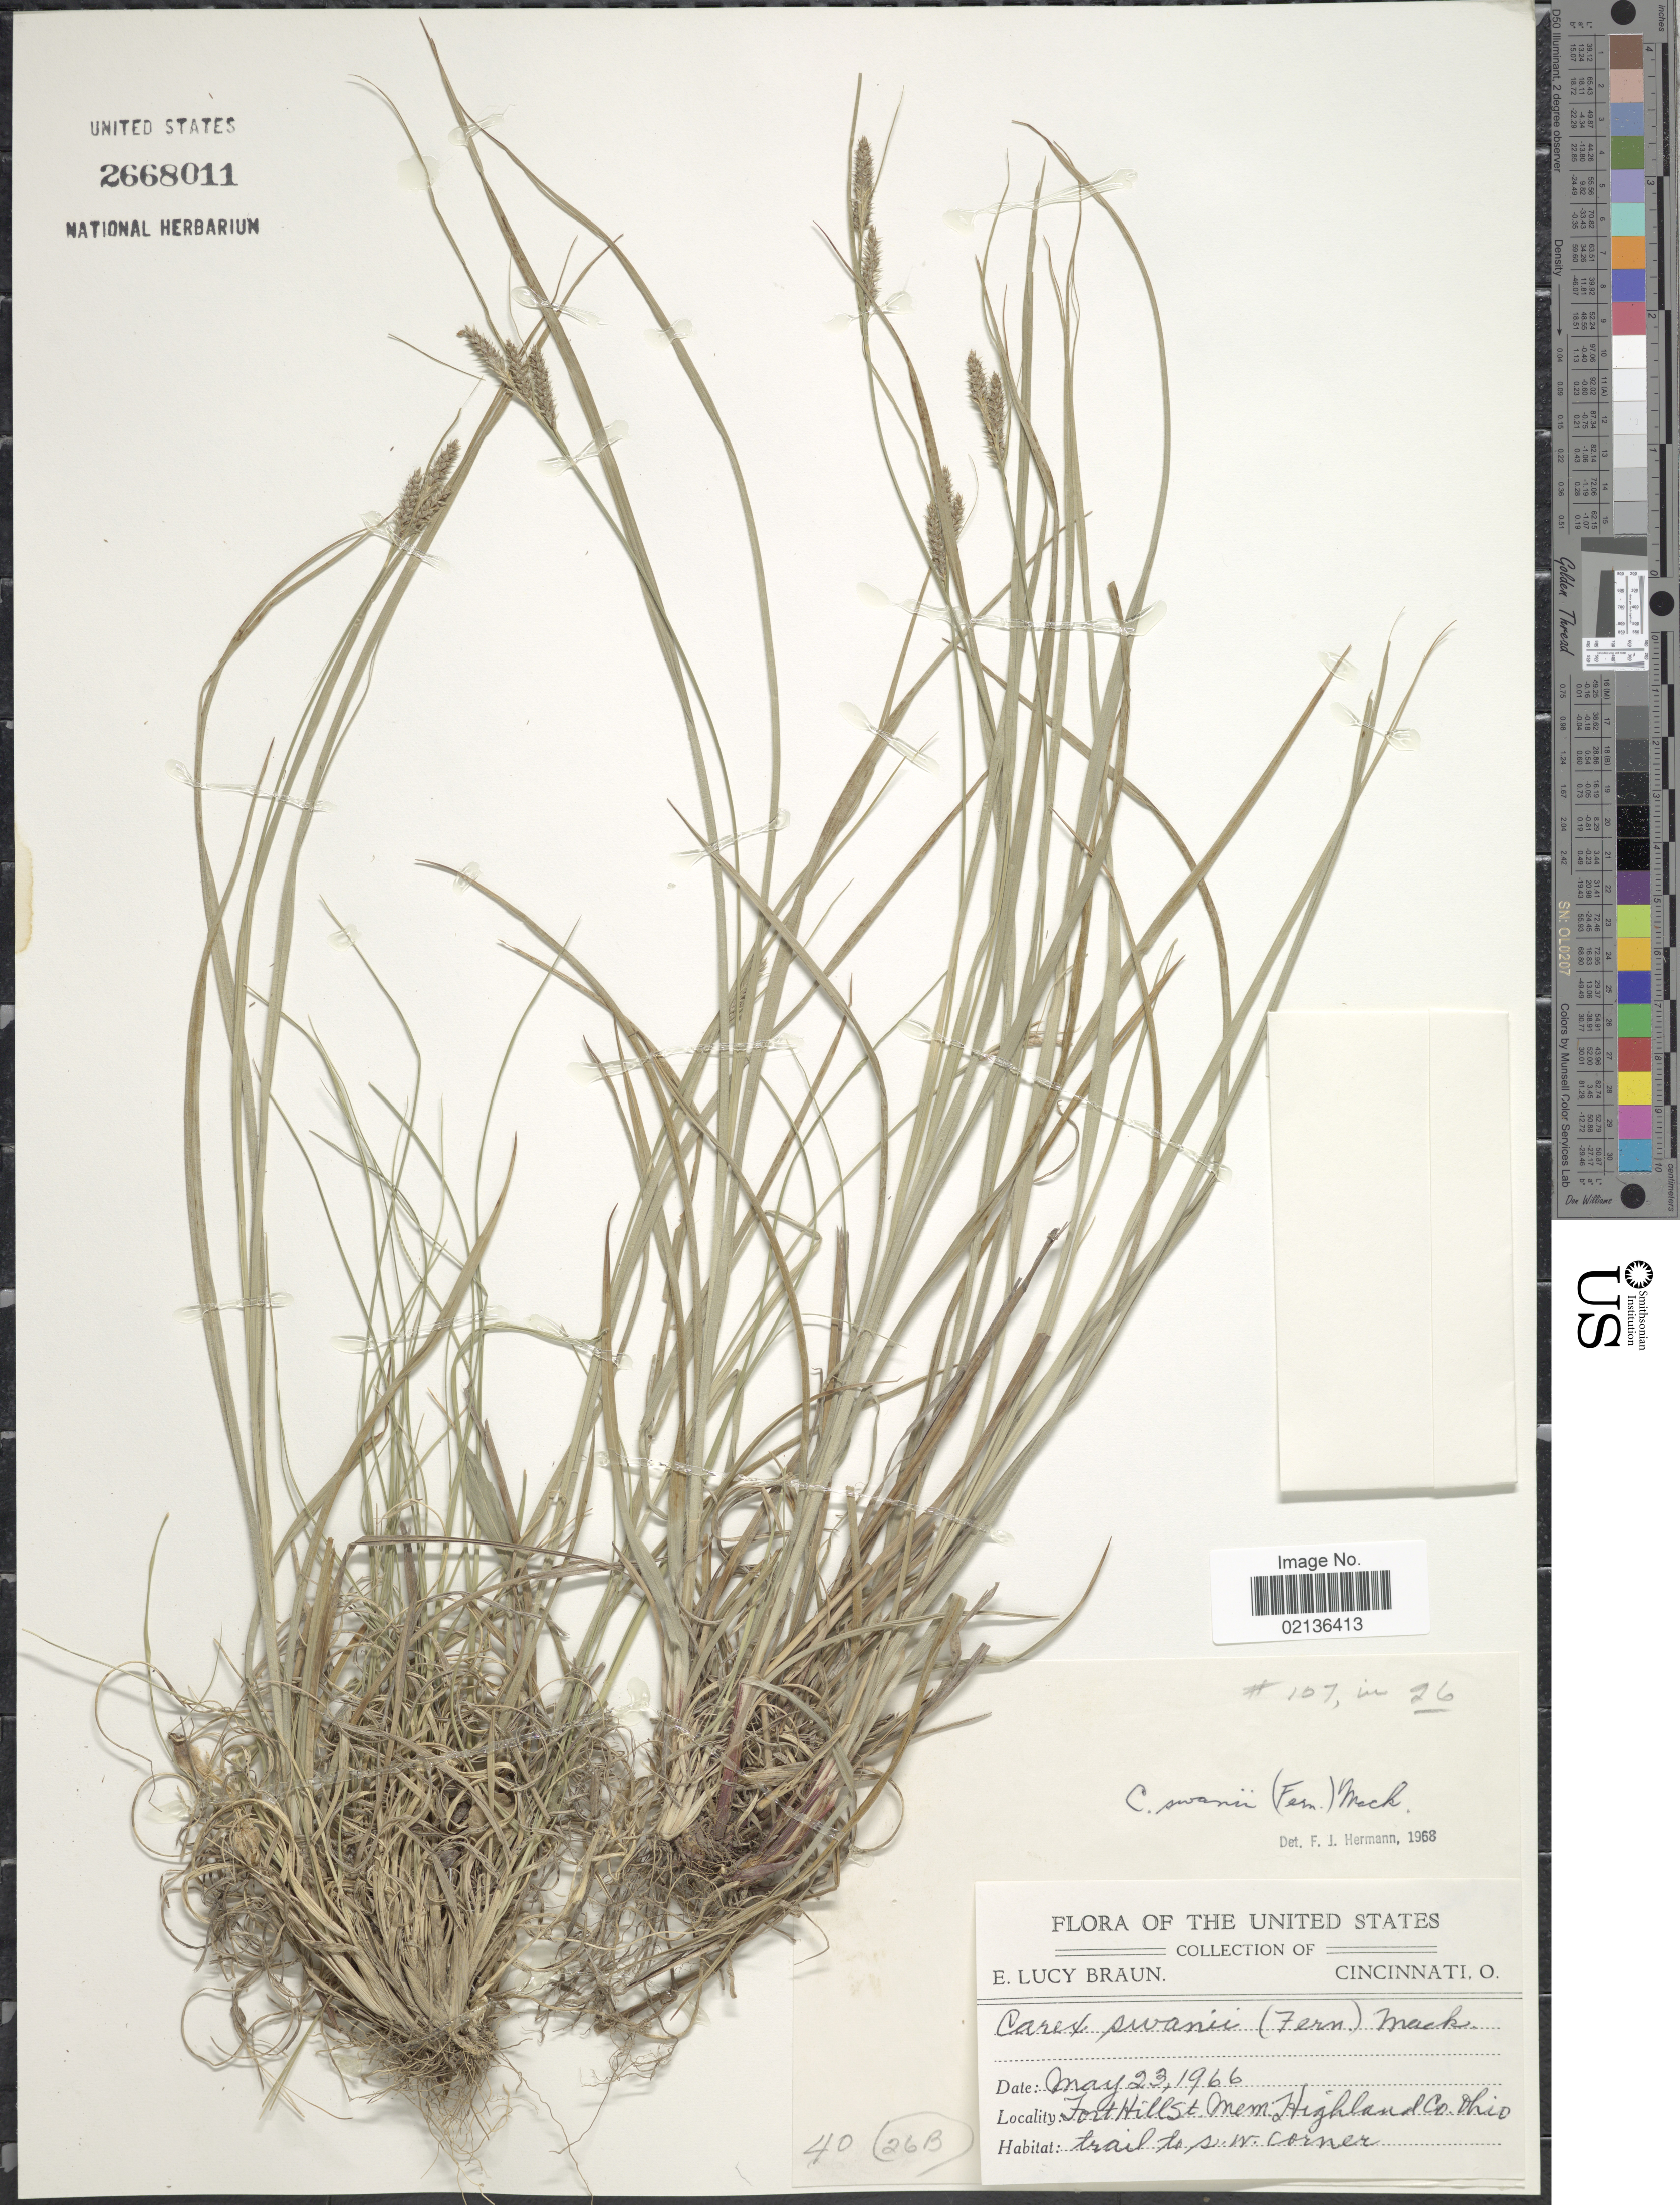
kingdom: Plantae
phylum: Tracheophyta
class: Liliopsida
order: Poales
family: Cyperaceae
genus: Carex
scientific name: Carex swanii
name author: (Fernald) Mack.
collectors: E. L. Braun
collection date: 1966-05-23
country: United States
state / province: Ohio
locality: Fort Hill, St. Mem Highlands Co. Ohio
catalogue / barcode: US 2668011